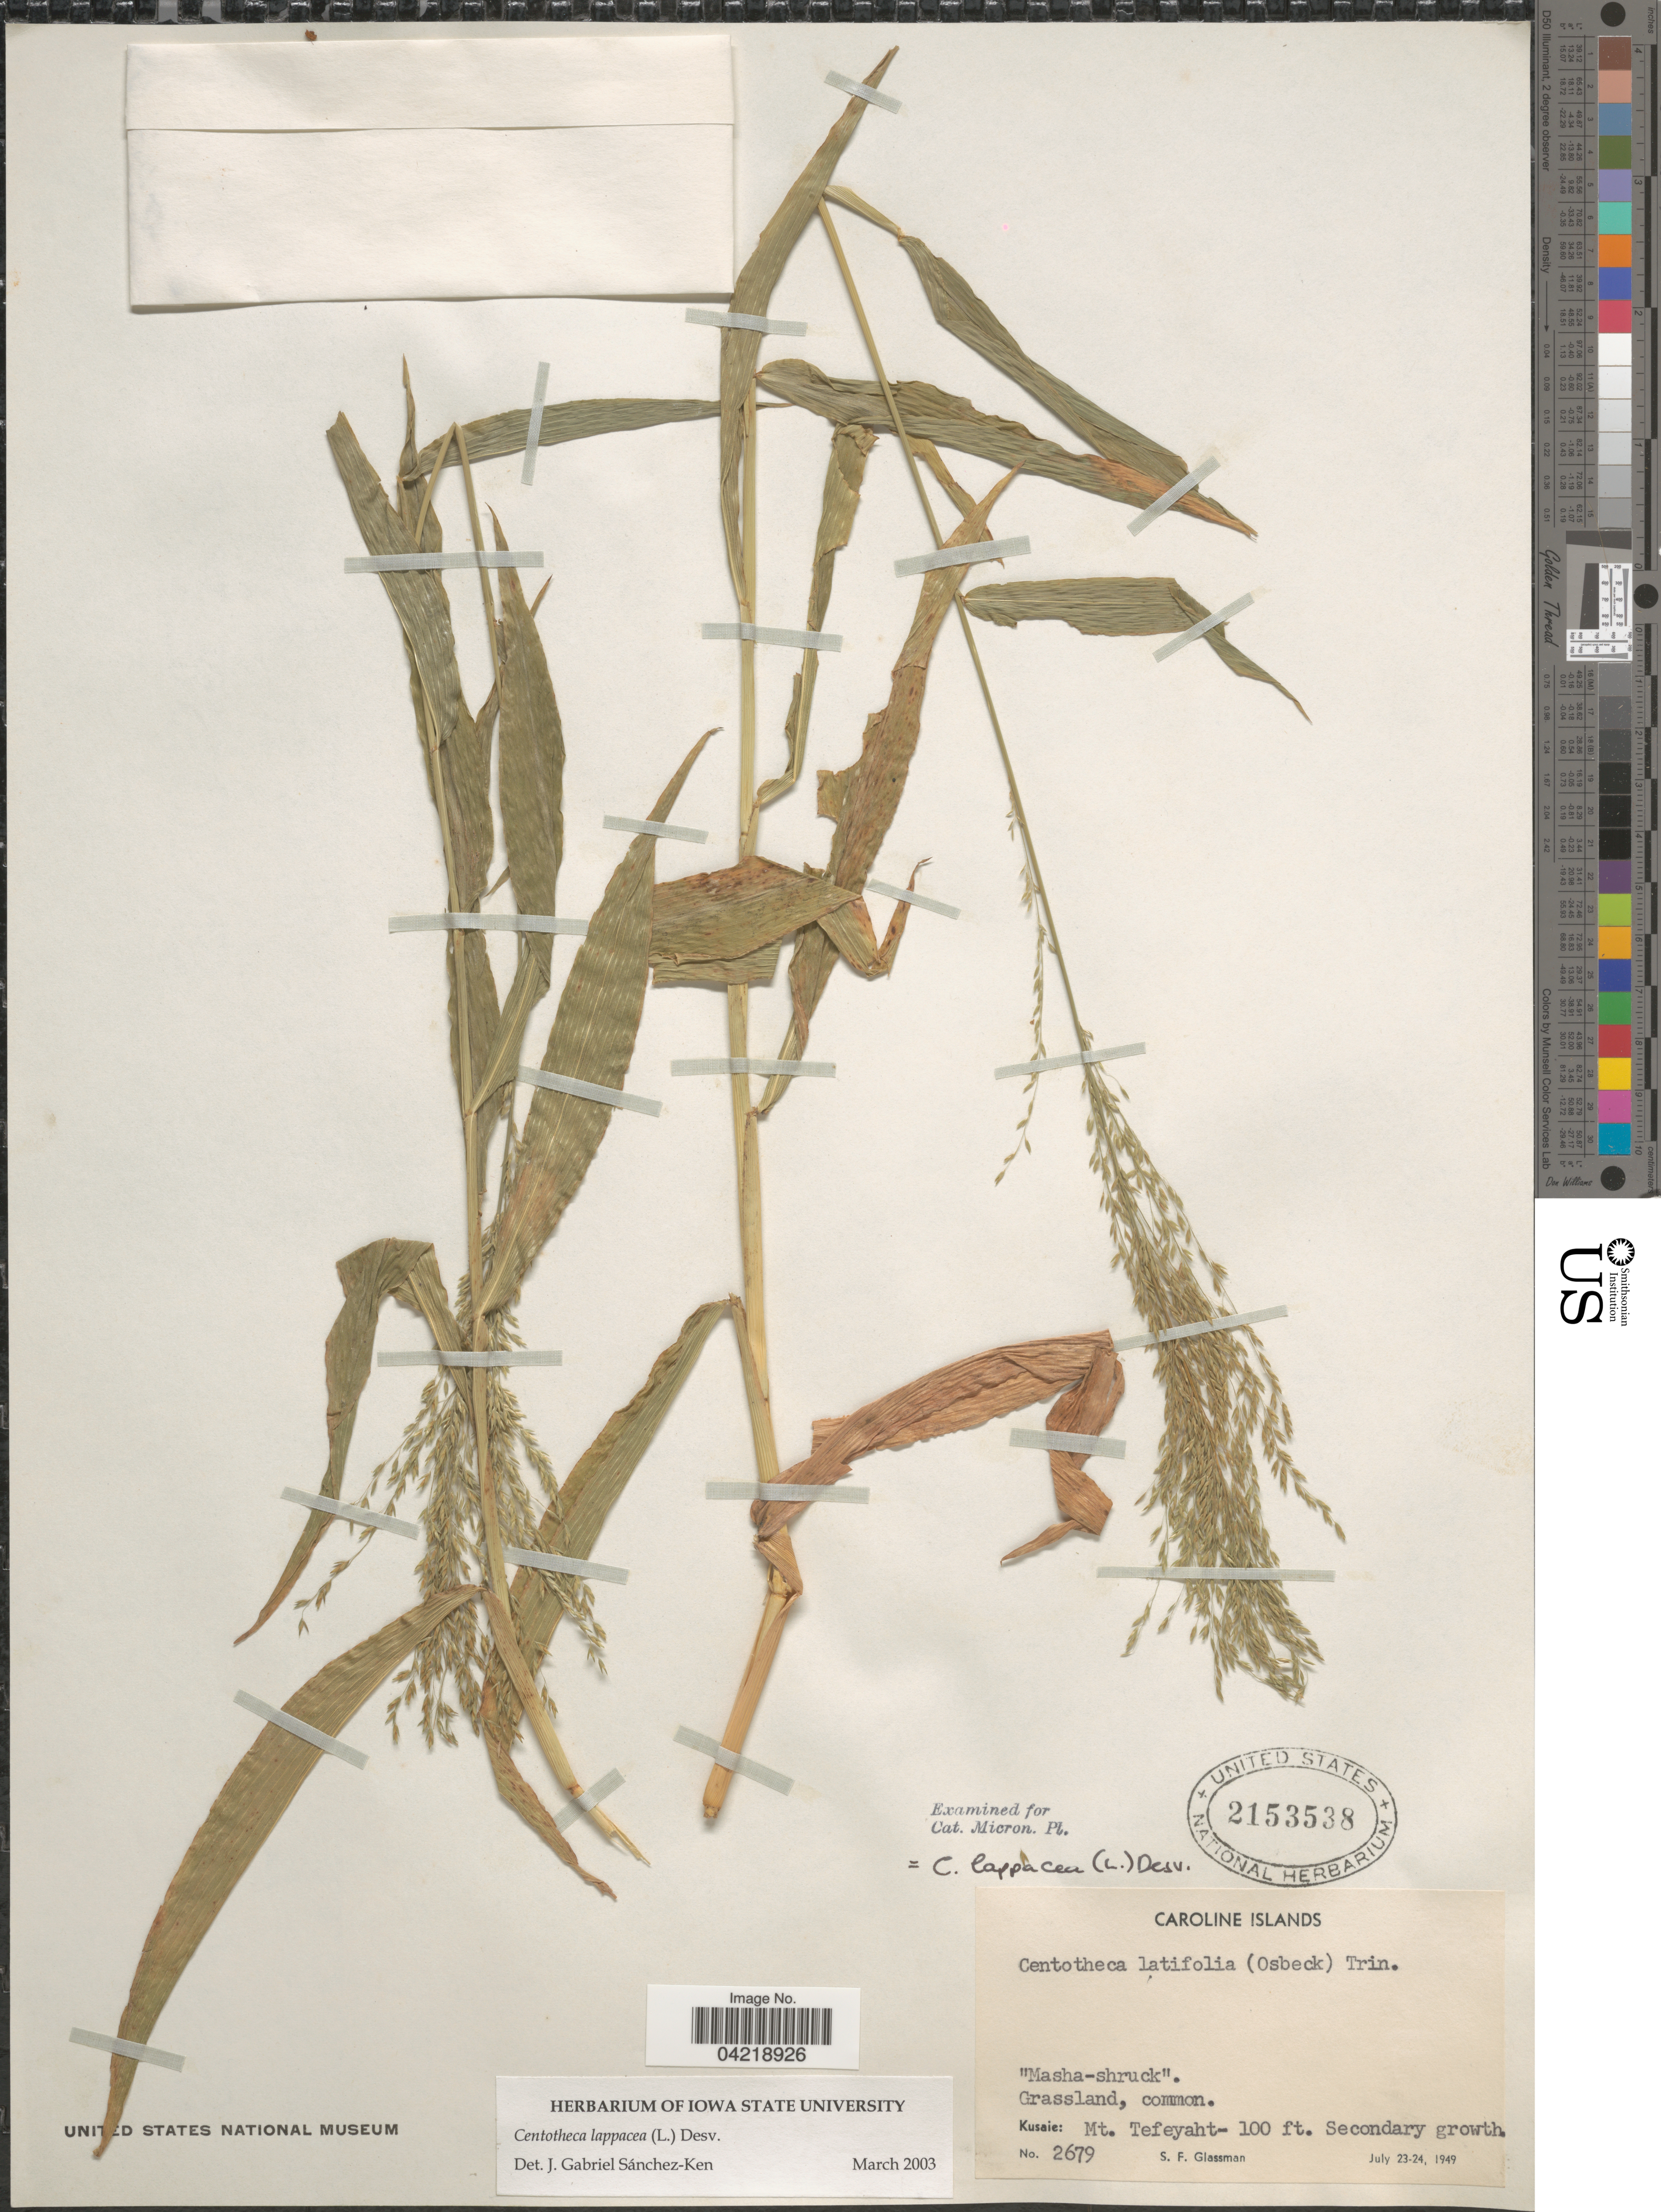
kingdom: Plantae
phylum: Tracheophyta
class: Liliopsida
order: Poales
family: Poaceae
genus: Centotheca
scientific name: Centotheca lappacea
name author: (L.) Desv.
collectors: S. F. Glassman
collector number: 2679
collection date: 1949-07-23/1949-07-24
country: Micronesia, Federated States of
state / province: Kosrae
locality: Caroline Islands. Kusaie: Mt. Tefeyaht.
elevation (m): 30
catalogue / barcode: US 2153538